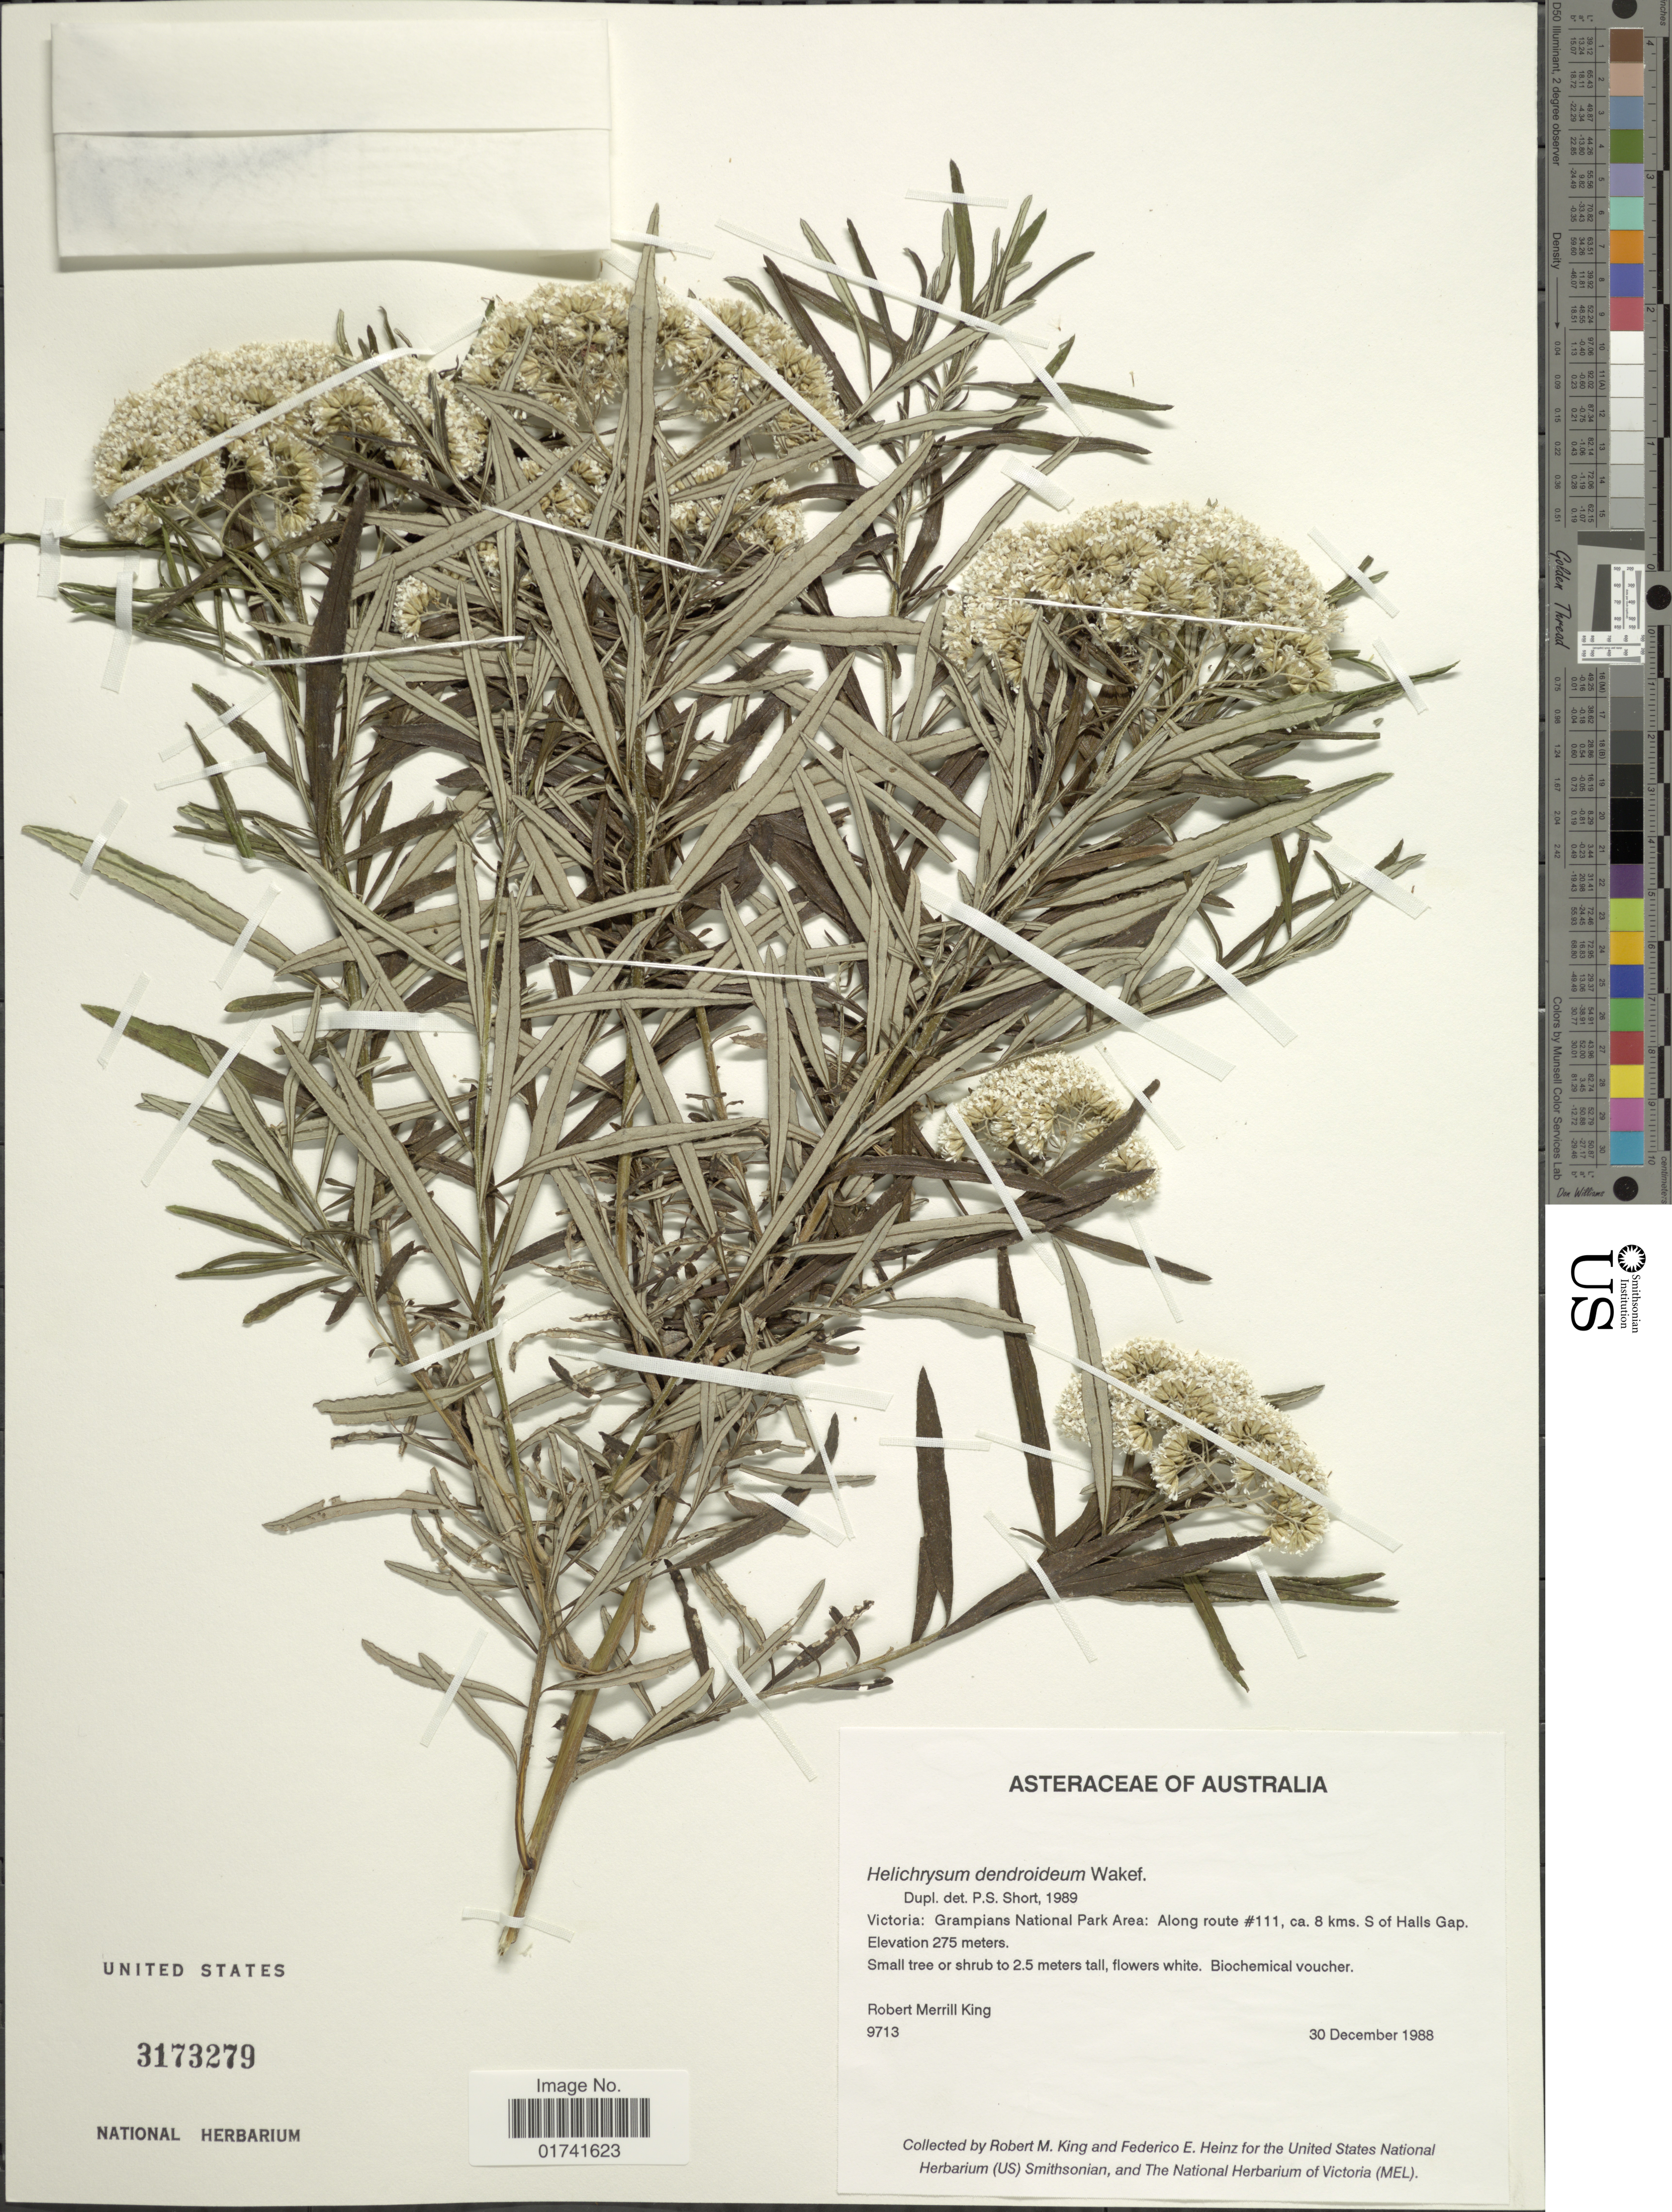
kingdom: Plantae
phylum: Tracheophyta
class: Magnoliopsida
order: Asterales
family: Asteraceae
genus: Ozothamnus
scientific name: Ozothamnus ferrugineus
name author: (Labill.) Sweet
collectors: R. M. King & F. Heinz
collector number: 9713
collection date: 1988-12-30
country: Australia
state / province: Victoria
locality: Victoria: Grampians National Park: along route # 111, ca. 8 kms. S of Halls Gap.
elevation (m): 275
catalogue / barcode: US 3173279